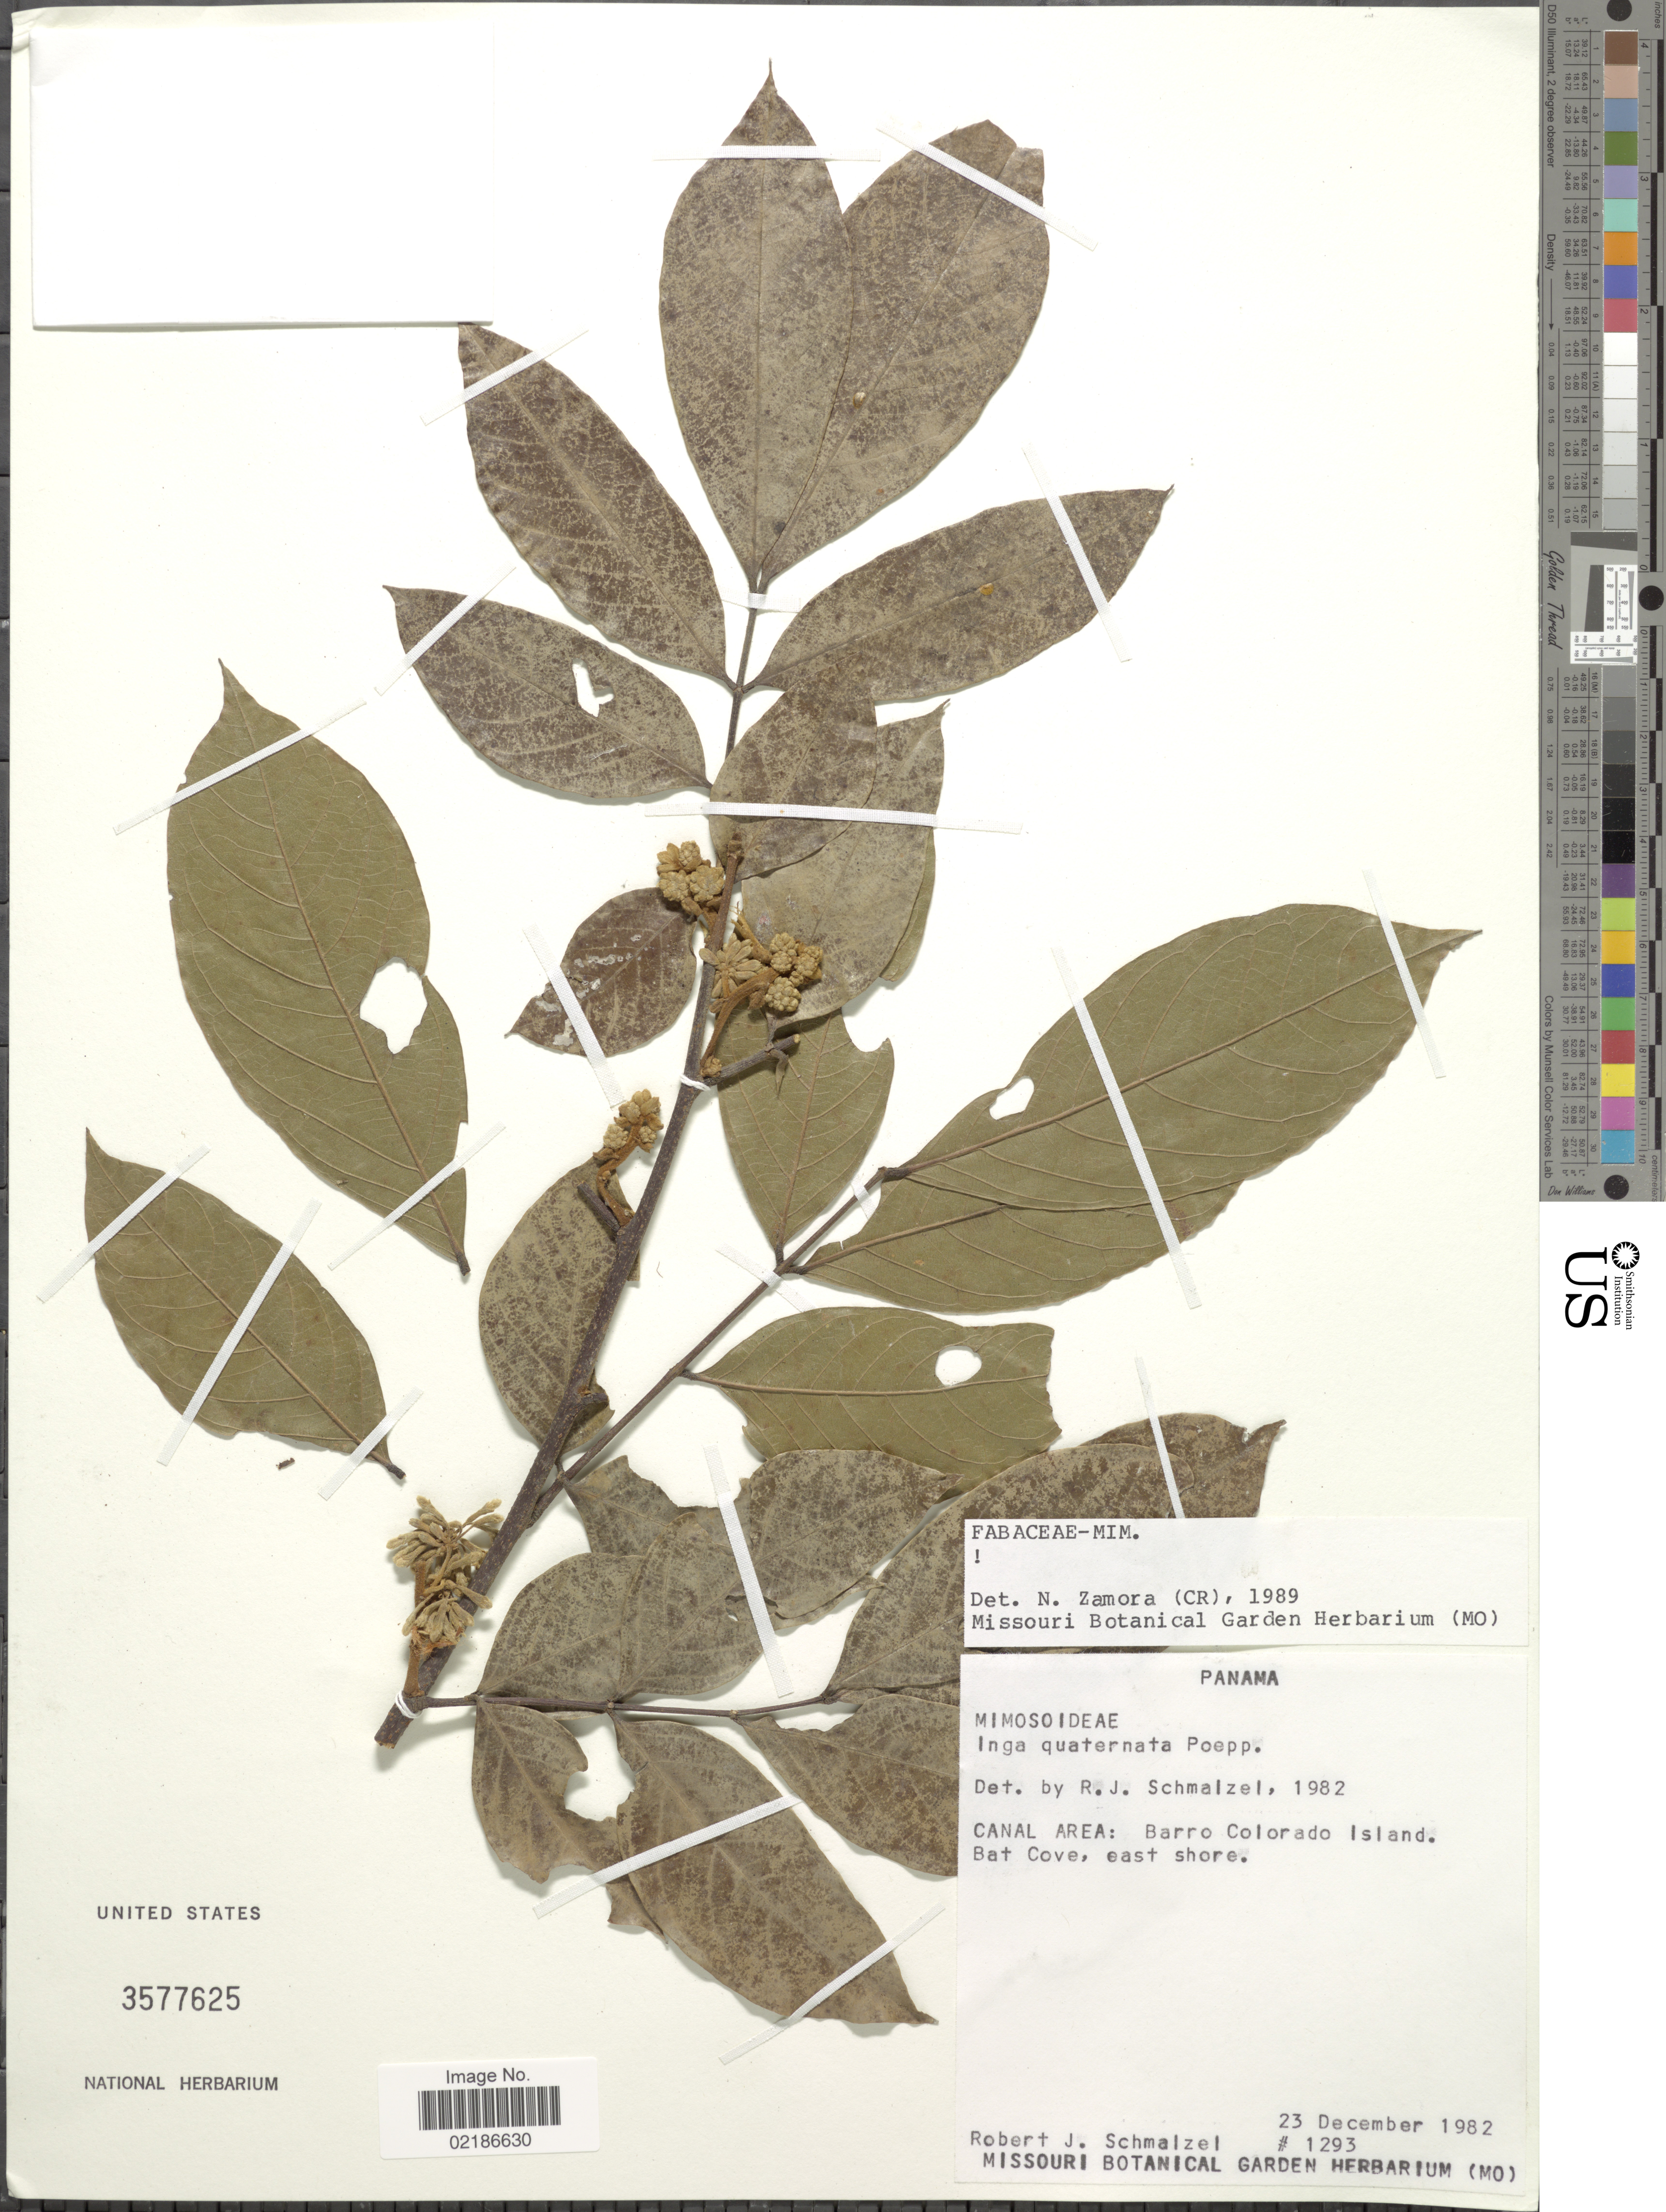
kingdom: Plantae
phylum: Tracheophyta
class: Magnoliopsida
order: Fabales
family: Fabaceae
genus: Inga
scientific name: Inga quaternata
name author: Poepp. & Endl.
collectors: R. Schmalzel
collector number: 1293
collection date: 1982-12-23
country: Panama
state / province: Panamá Oeste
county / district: Canal Zone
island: Barro Colorado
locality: Canal Area, Barro Colorado Island, Bat Cove, east shore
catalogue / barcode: US 3577625